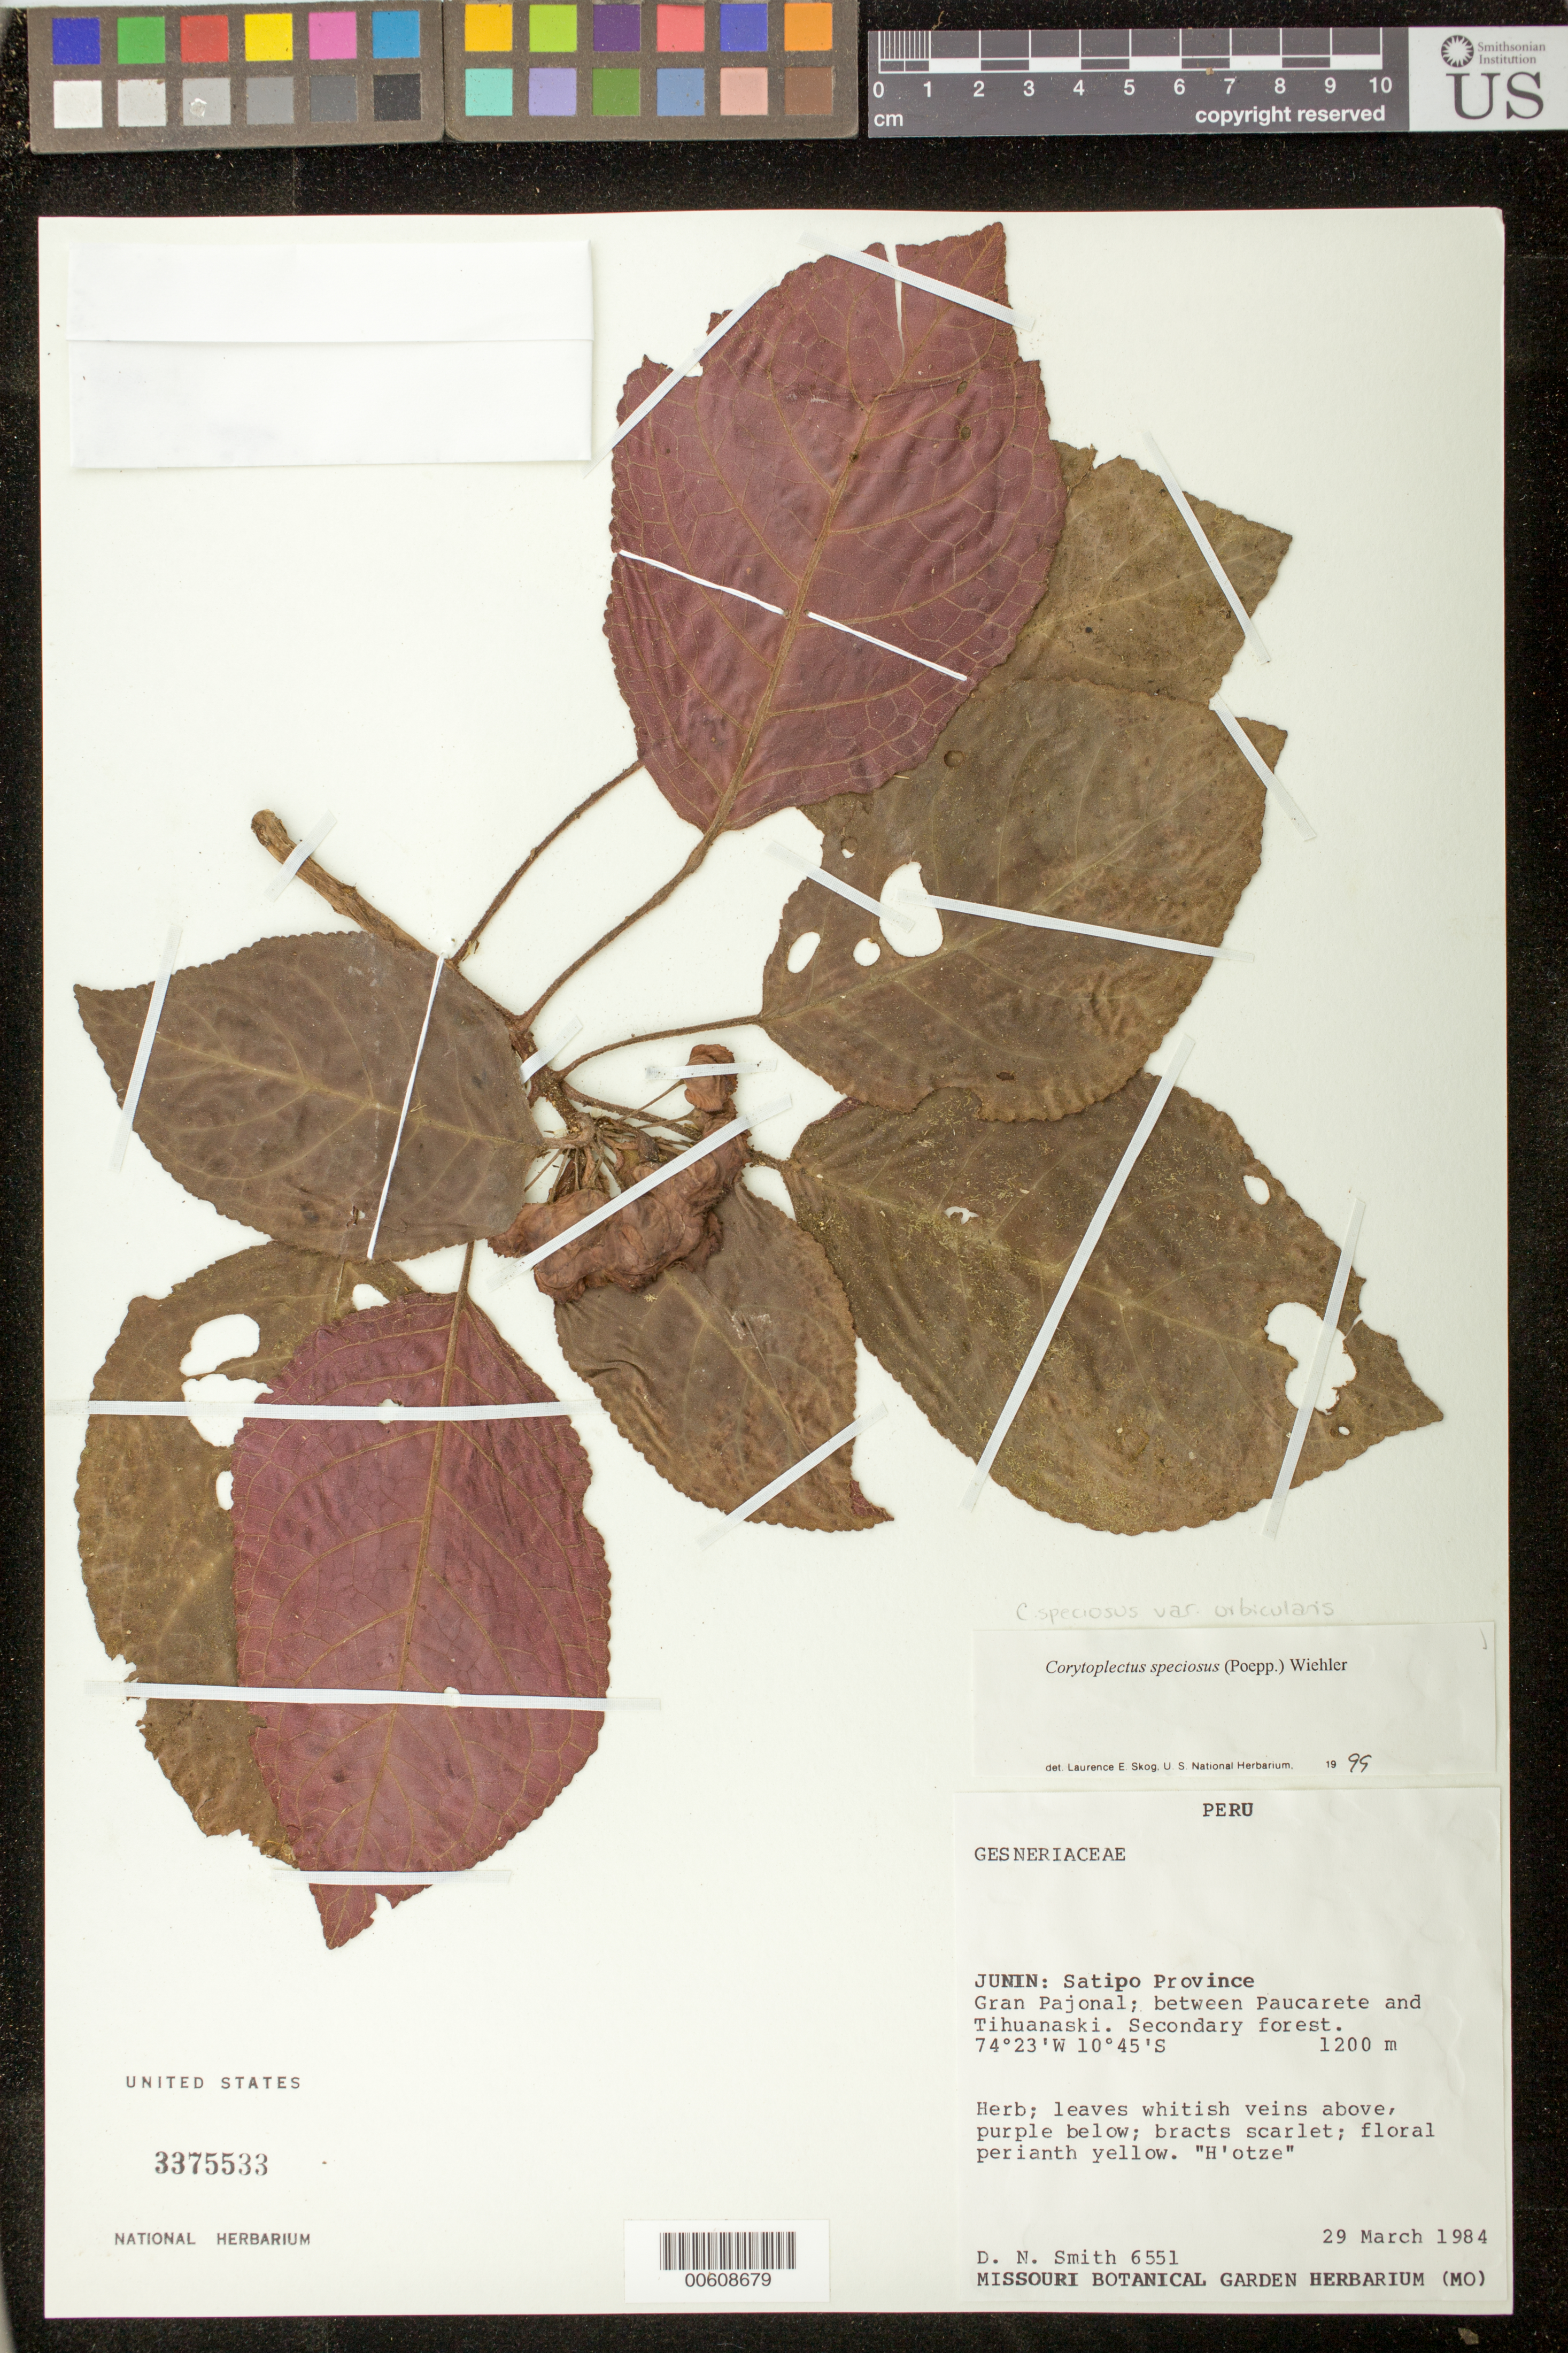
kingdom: Plantae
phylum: Tracheophyta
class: Magnoliopsida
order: Lamiales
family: Gesneriaceae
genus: Corytoplectus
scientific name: Corytoplectus speciosus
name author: (Poepp.) Wiehler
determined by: Skog, Laurence E.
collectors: D. Smith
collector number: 6551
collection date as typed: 29 Mar 1984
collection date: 1984-03-29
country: Peru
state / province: Junín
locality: Prov. Satipo; Gran Pajonal, between Paucarete and Tihuanaski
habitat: Secondary forest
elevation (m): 1200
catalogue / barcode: US 3375533